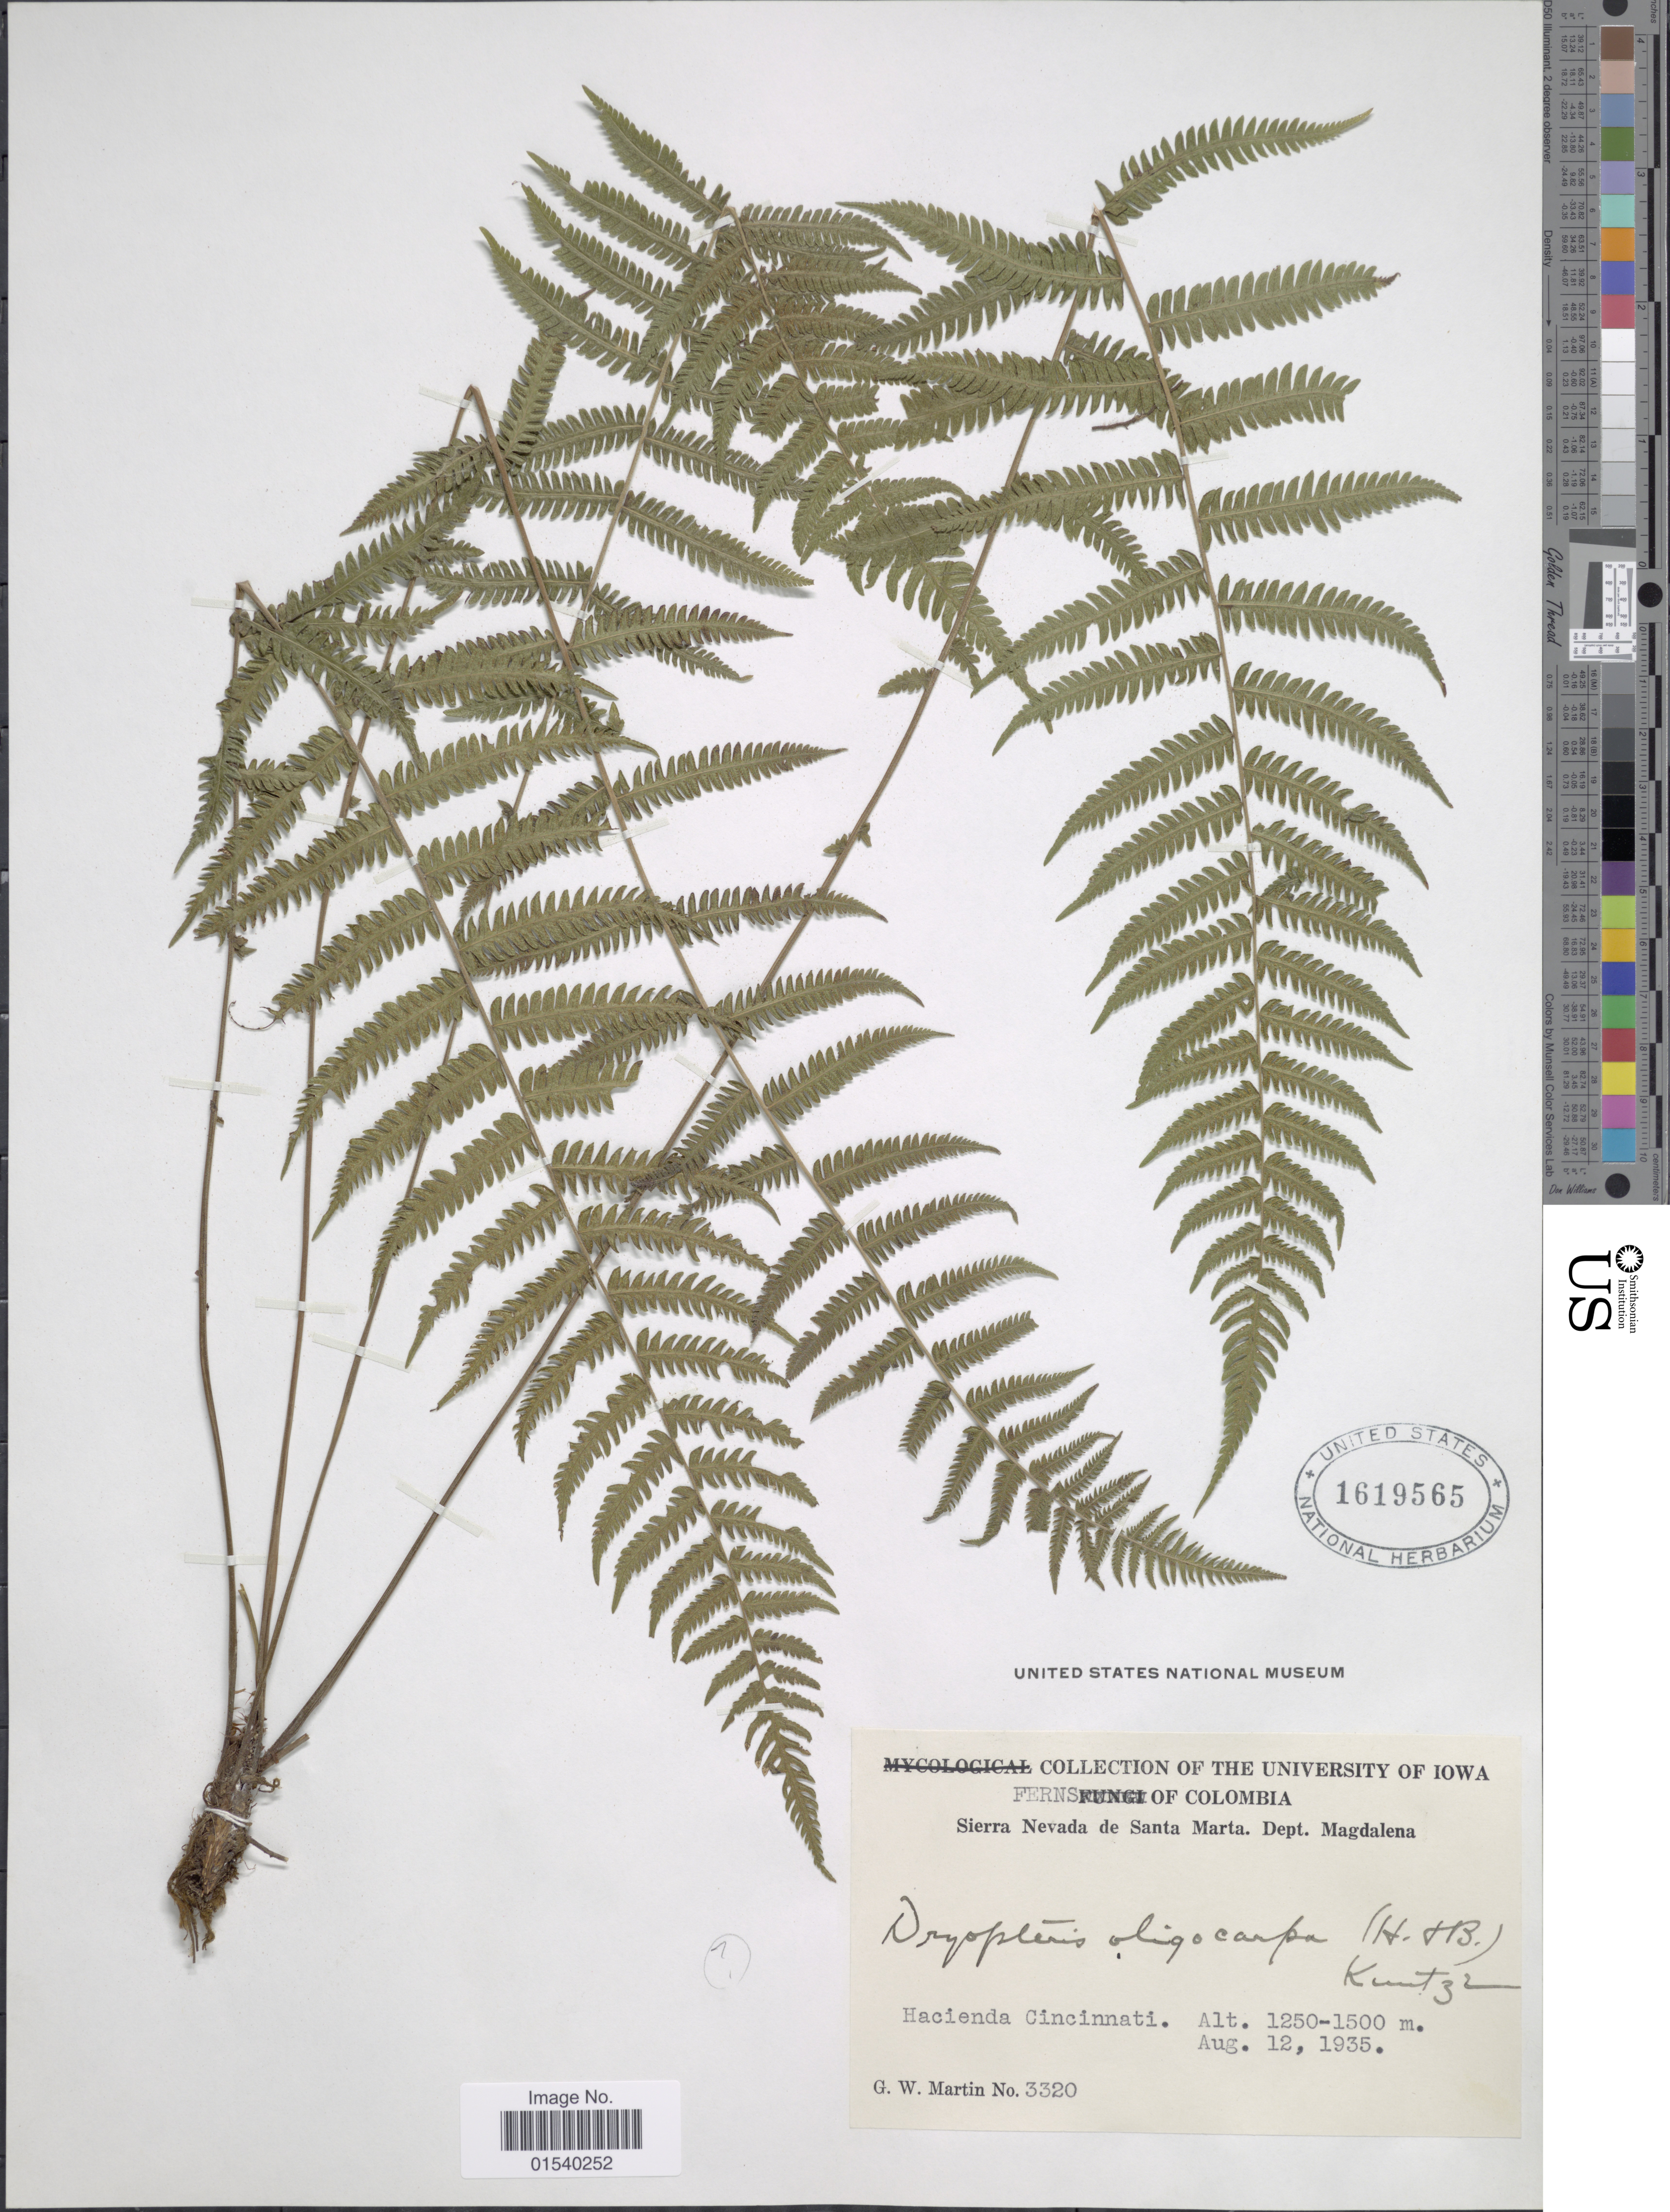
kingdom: Plantae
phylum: Tracheophyta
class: Polypodiopsida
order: Polypodiales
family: Thelypteridaceae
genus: Amauropelta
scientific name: Amauropelta oligocarpa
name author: (Humb. & Bonpl. ex Willd.) Pic. Serm.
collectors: G. W. Martin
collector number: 3320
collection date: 1935-08-12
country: Colombia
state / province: Magdalena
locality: Sierra Nevada de Santa Marta. Dept Magdalena, Hacienda Cincinnati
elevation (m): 1250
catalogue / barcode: US 1619565